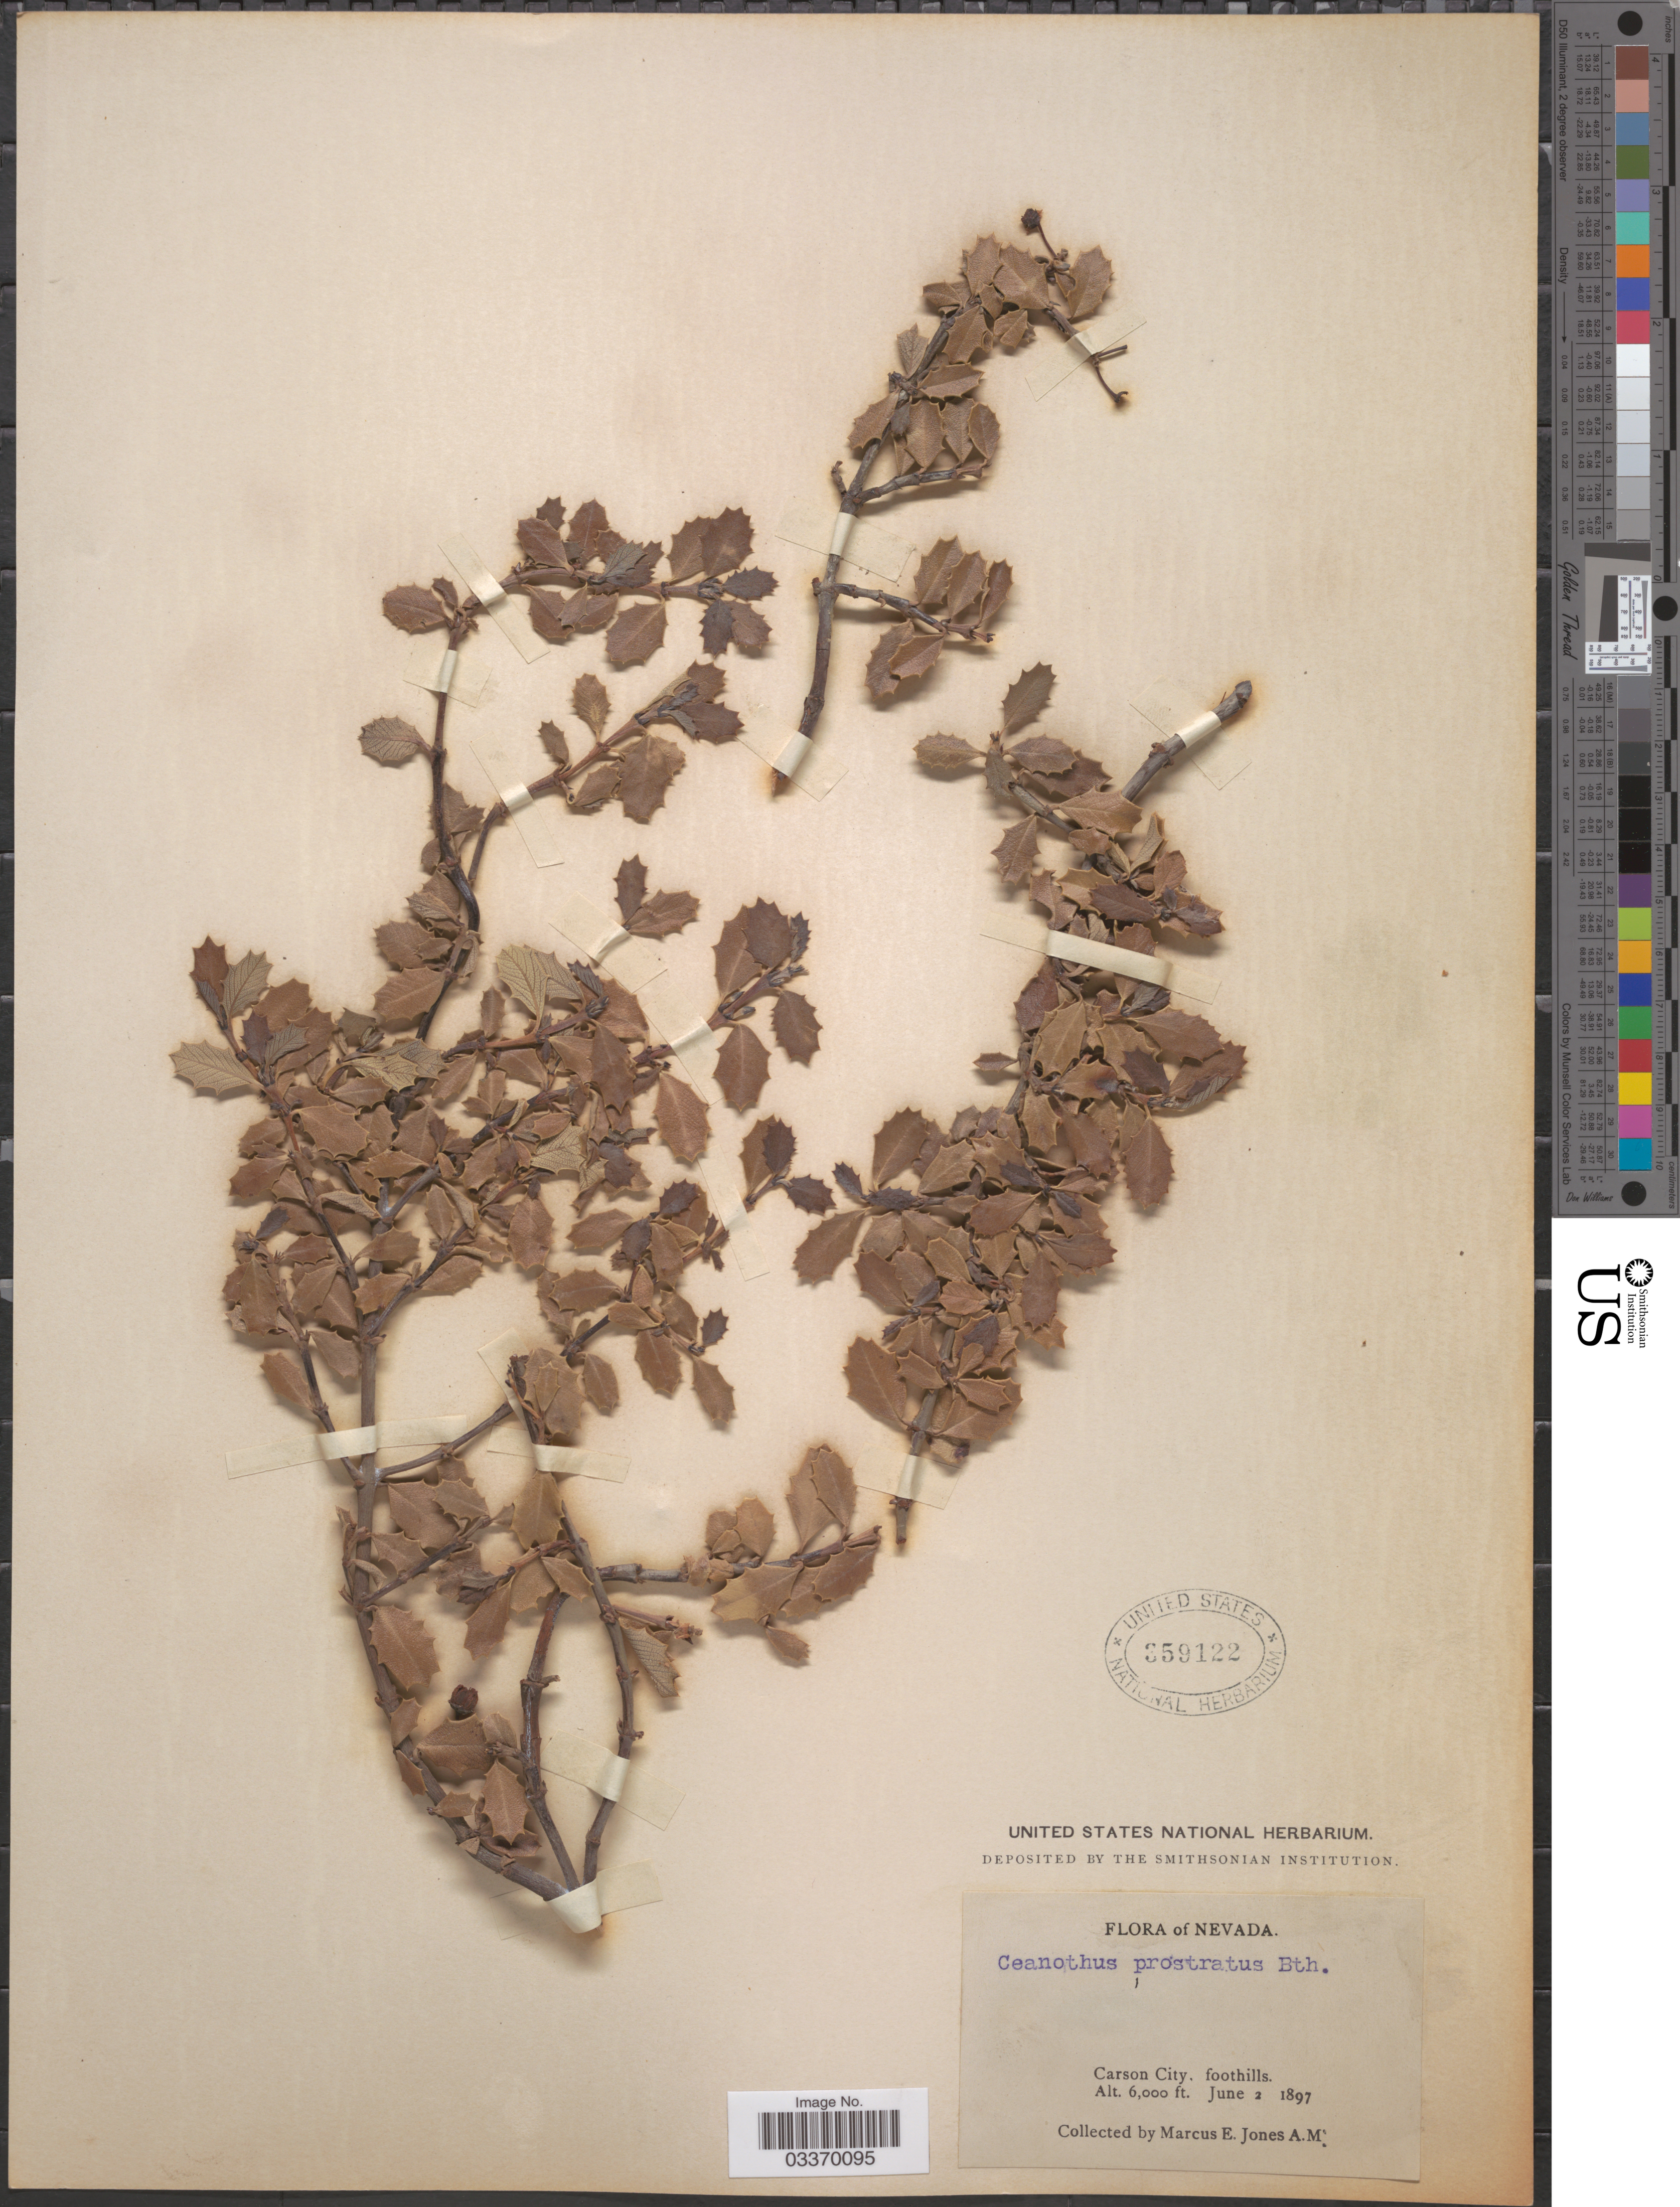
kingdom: Plantae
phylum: Tracheophyta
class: Magnoliopsida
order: Rosales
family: Rhamnaceae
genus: Ceanothus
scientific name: Ceanothus prostratus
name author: Benth.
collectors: M. E. Jones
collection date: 1897-06-02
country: United States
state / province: Nevada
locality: Carson City.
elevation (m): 1829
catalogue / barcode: US 359122